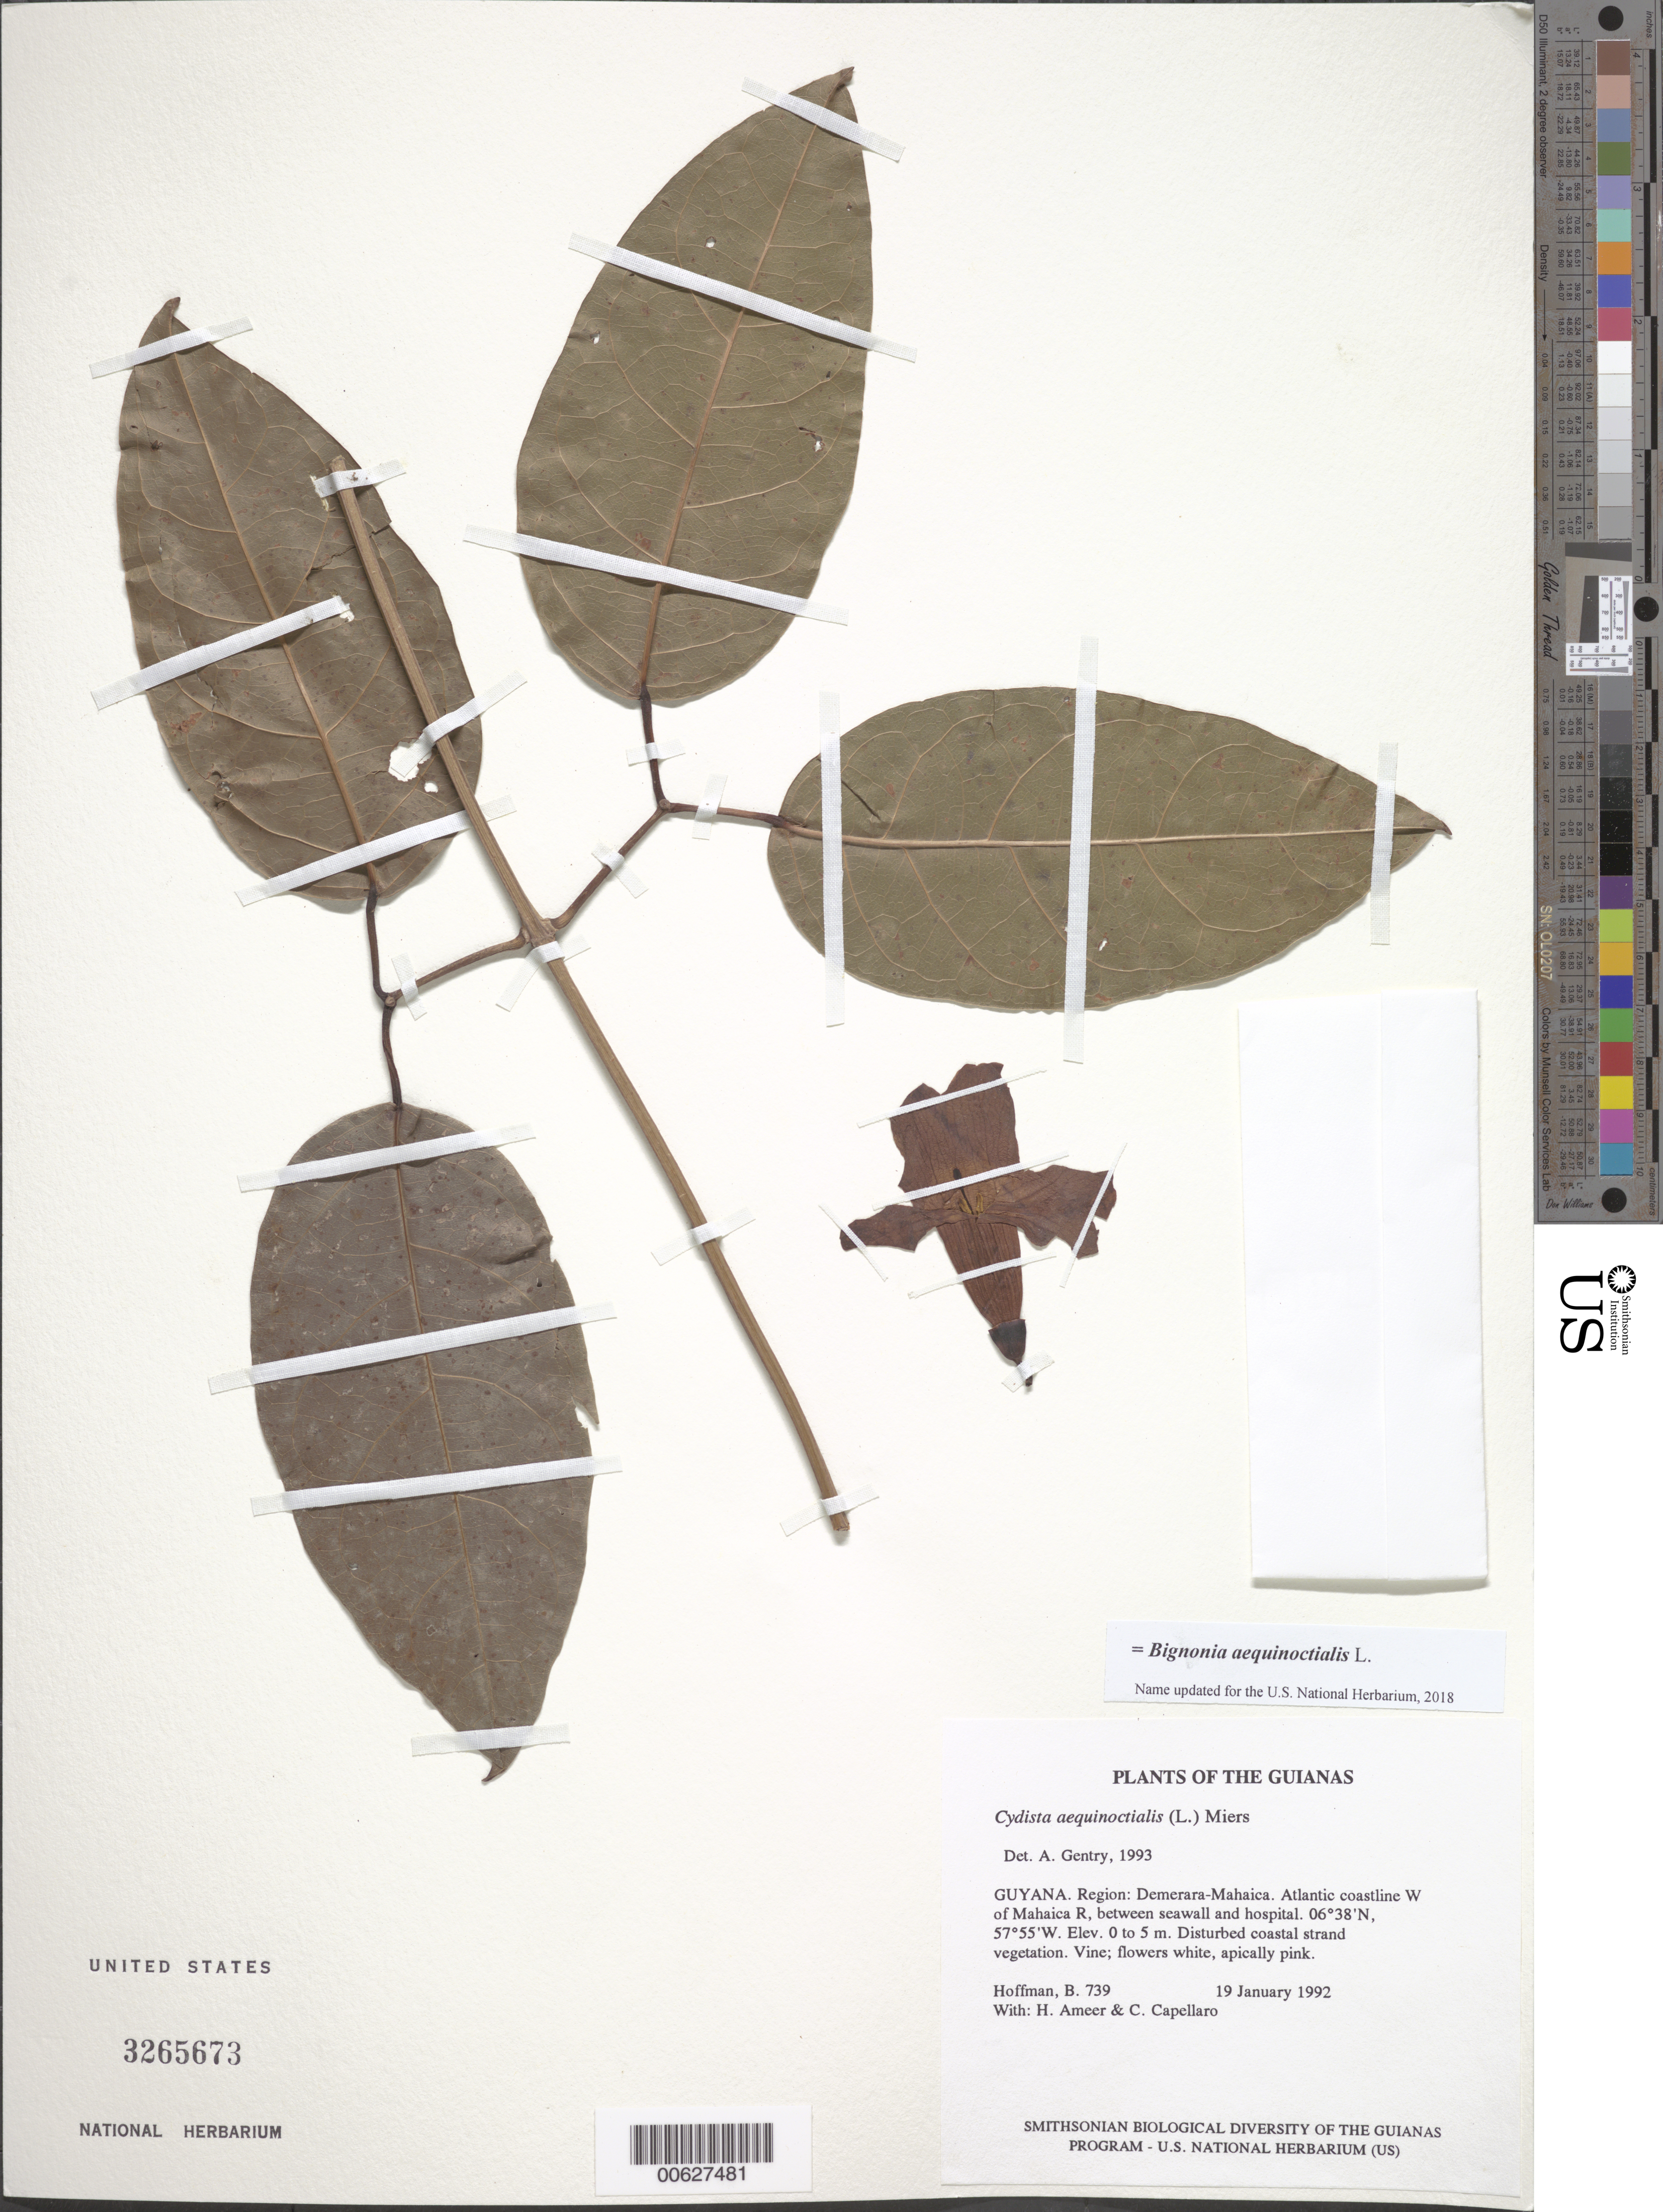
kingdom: Plantae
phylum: Tracheophyta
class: Magnoliopsida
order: Lamiales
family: Bignoniaceae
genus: Bignonia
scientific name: Bignonia aequinoctialis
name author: L.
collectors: B. Hoffman, H. Ameer & C. Capellaro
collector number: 739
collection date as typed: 19 January 1992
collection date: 1992-01-19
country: Guyana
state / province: Demerara-Mahaica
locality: Atlantic coastline W of Mahaica R., between seawall and hospital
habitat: Disturbed coastal strand vegetation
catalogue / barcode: US 3265673